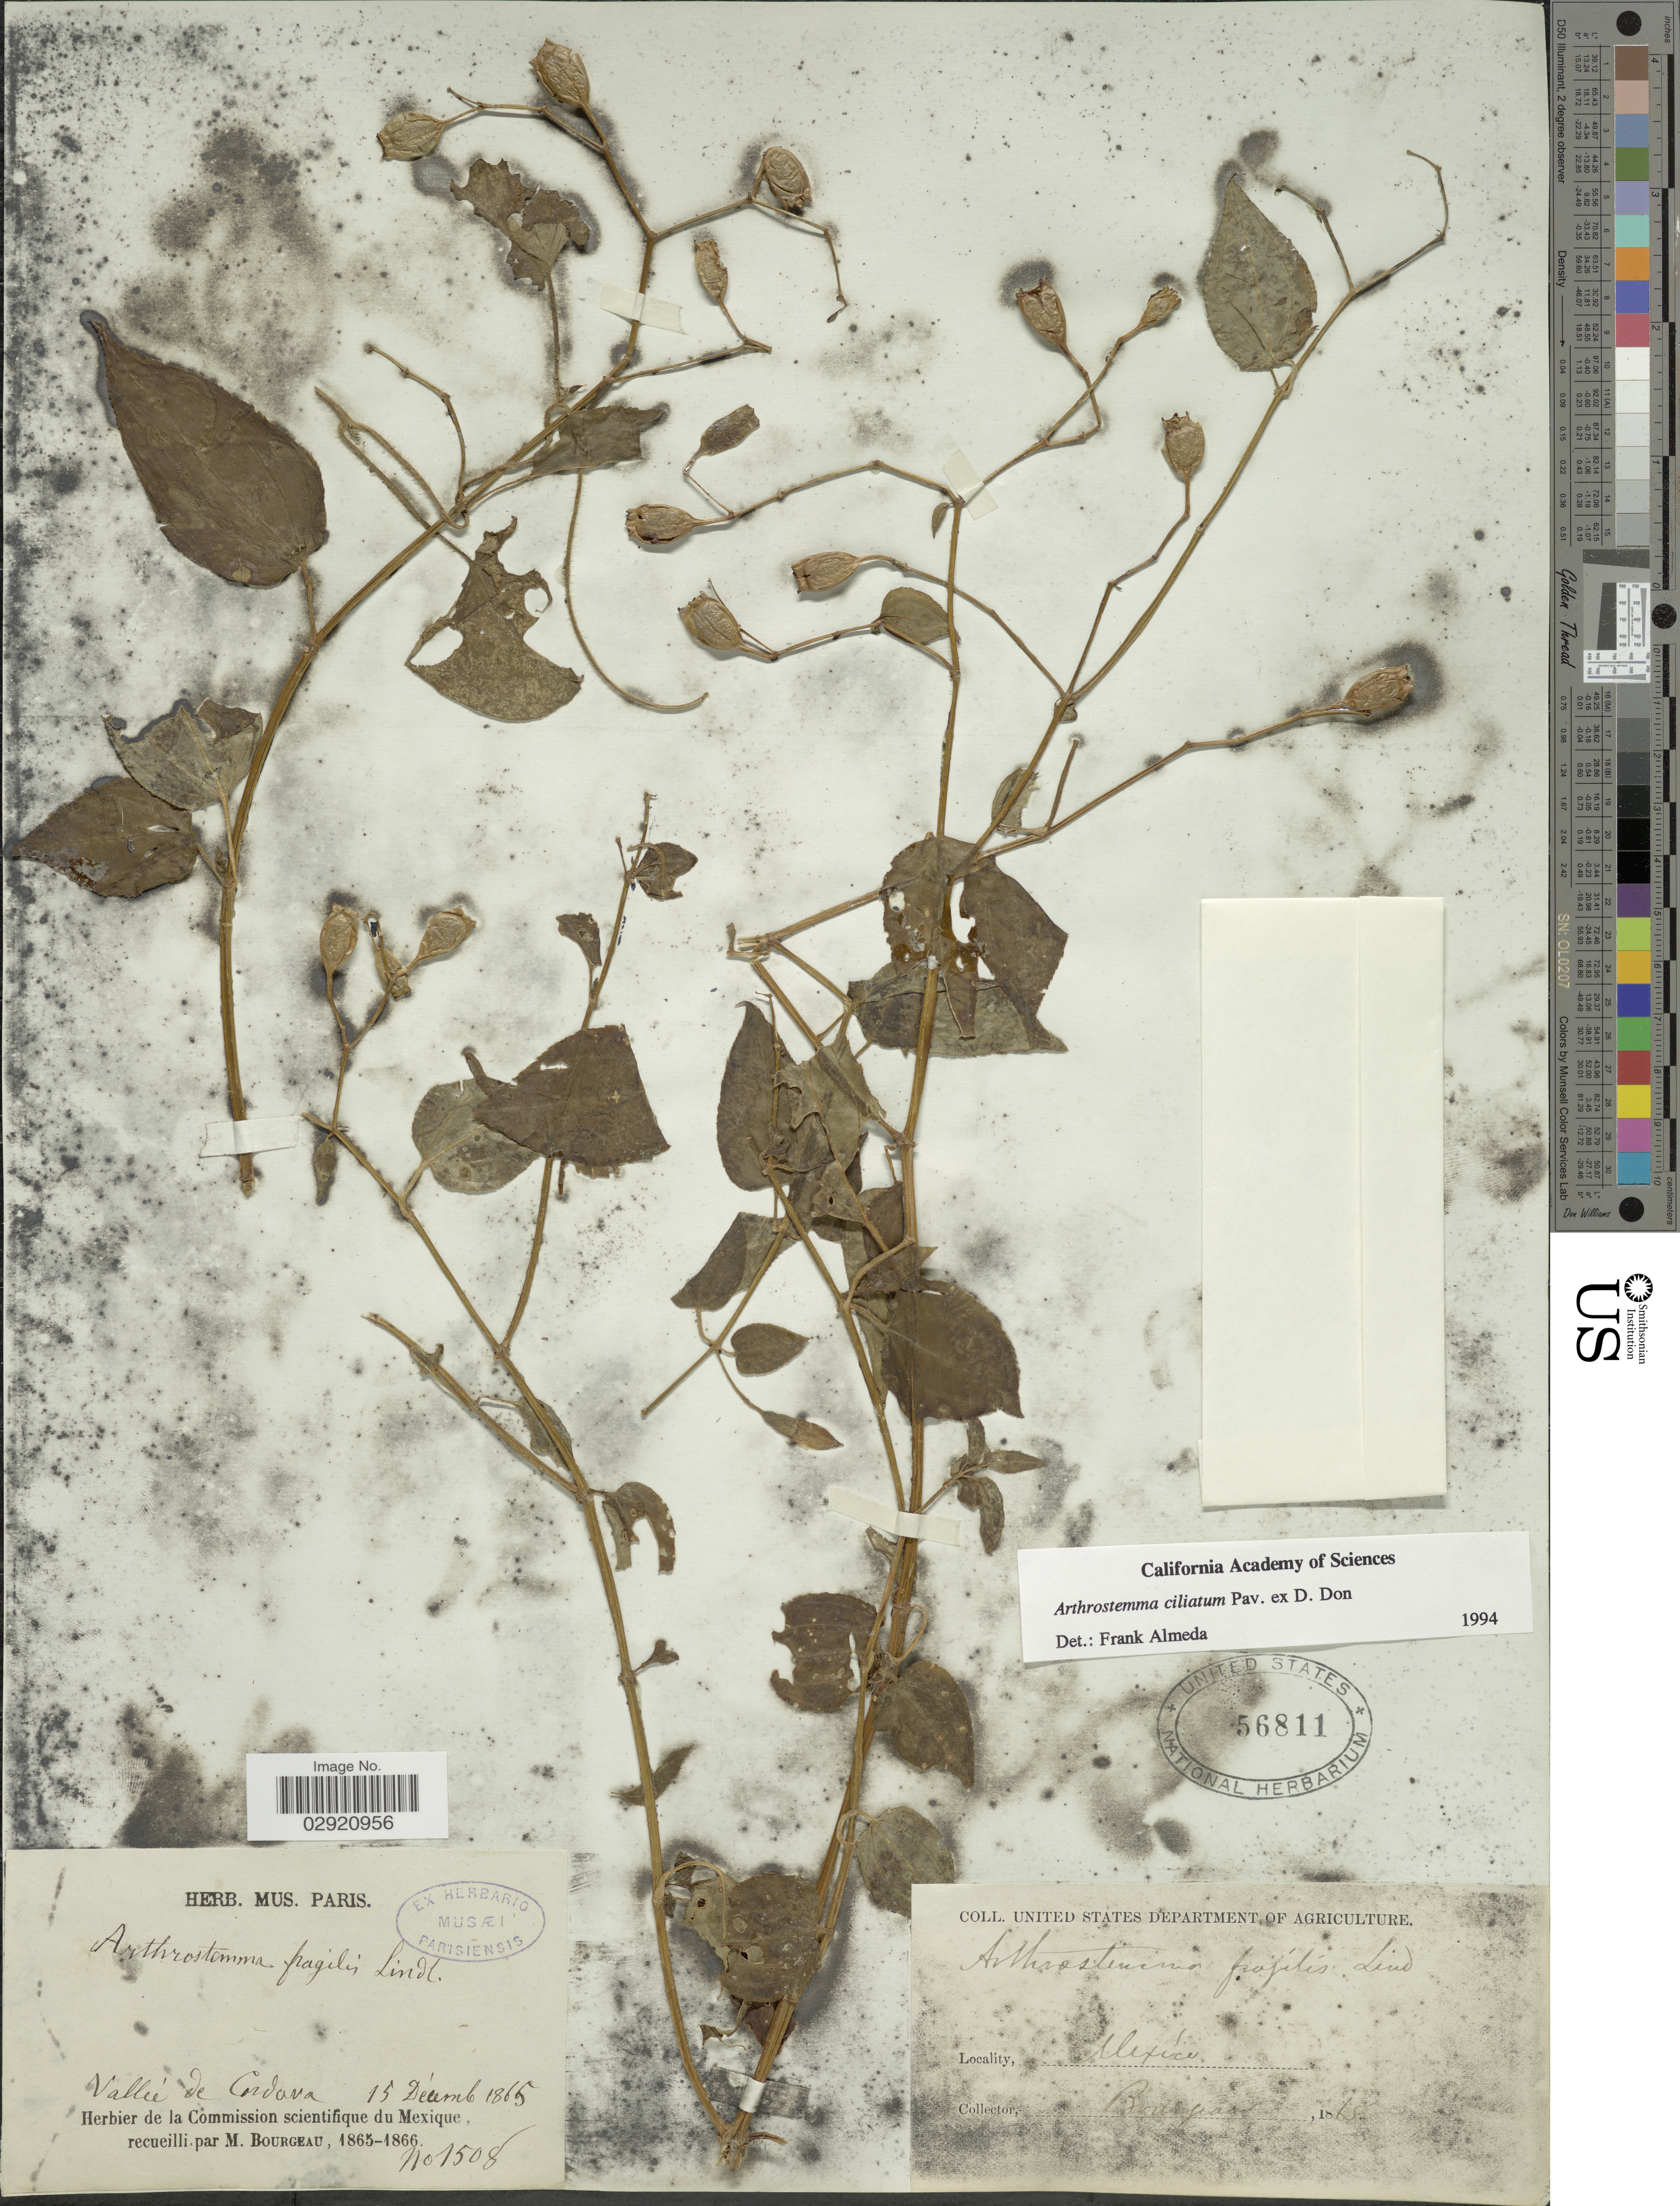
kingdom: Plantae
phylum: Tracheophyta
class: Magnoliopsida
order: Myrtales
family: Melastomataceae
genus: Arthrostemma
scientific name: Arthrostemma ciliatum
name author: Pav. ex D. Don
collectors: M. Bourgeau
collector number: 1508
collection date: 1865-12-15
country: Mexico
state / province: Veracruz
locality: Vallée de Cordova.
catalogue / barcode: US 56811